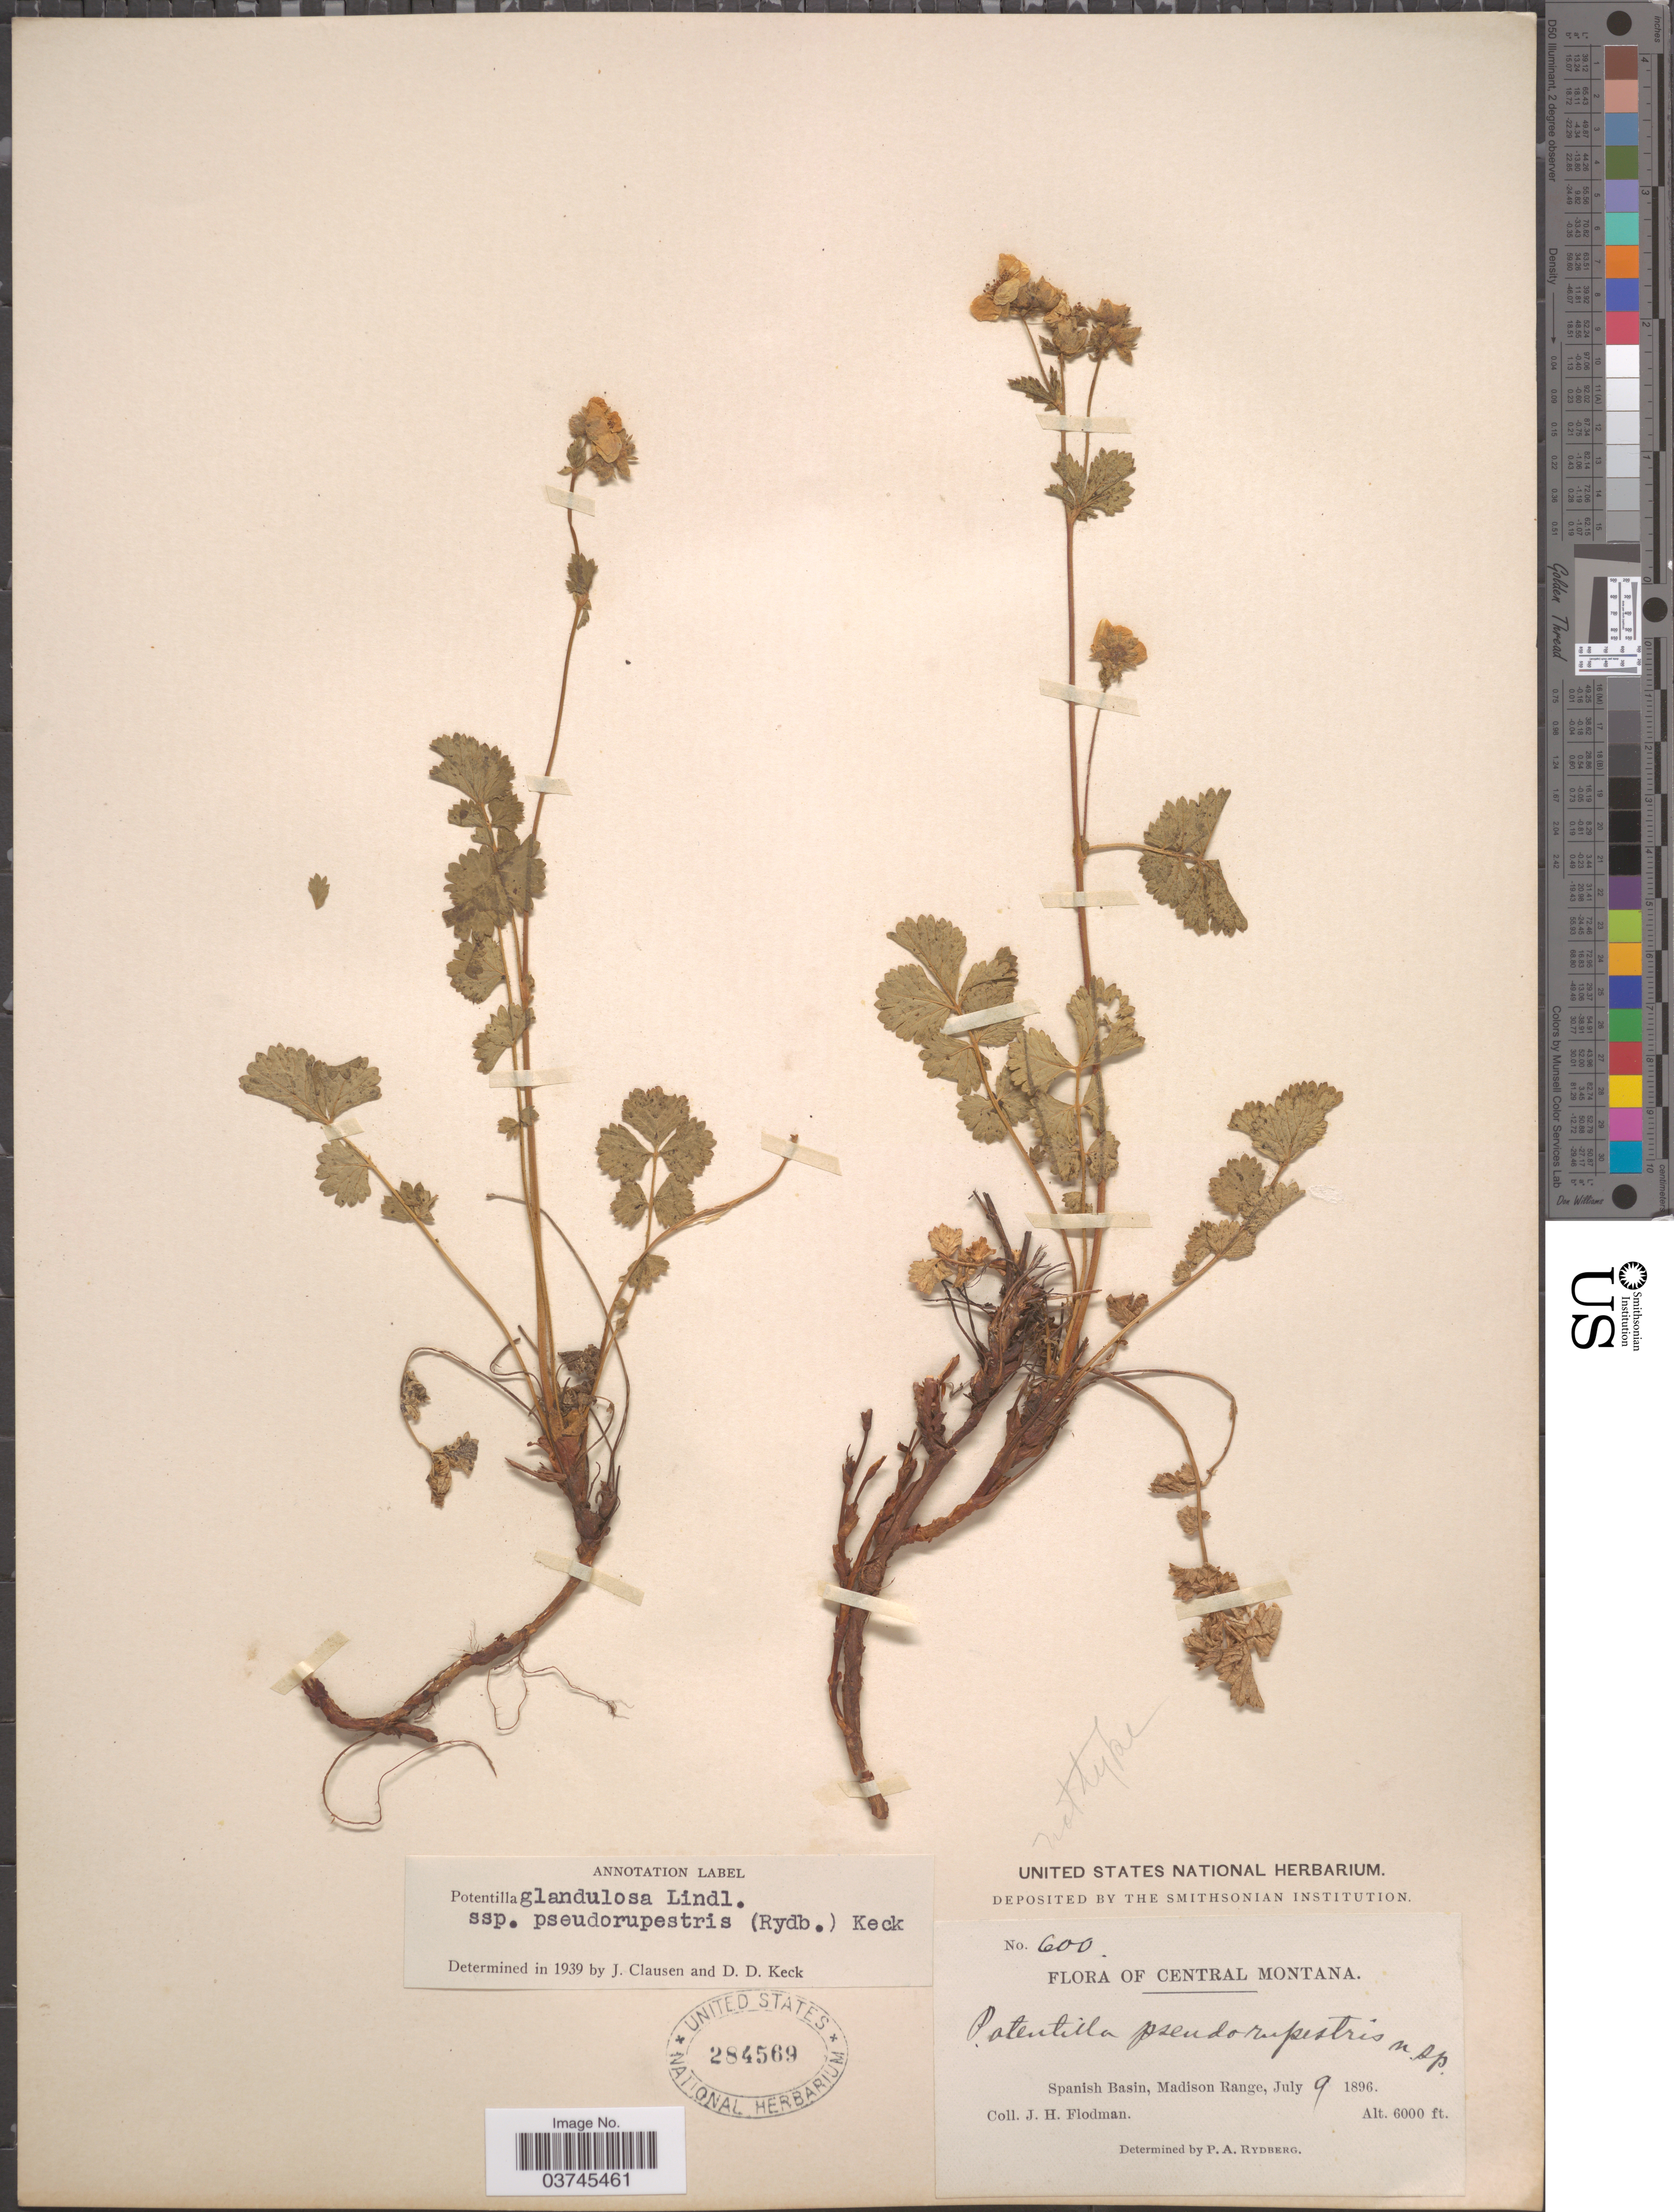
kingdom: Plantae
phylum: Tracheophyta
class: Magnoliopsida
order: Rosales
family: Rosaceae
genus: Drymocallis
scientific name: Drymocallis pseudorupestris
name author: (Rydb.) Rydb.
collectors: J. Flodman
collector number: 600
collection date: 1896-07-09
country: United States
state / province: Missouri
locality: Central Montana. Spanish Basin, Madison Range.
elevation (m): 1829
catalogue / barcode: US 284569